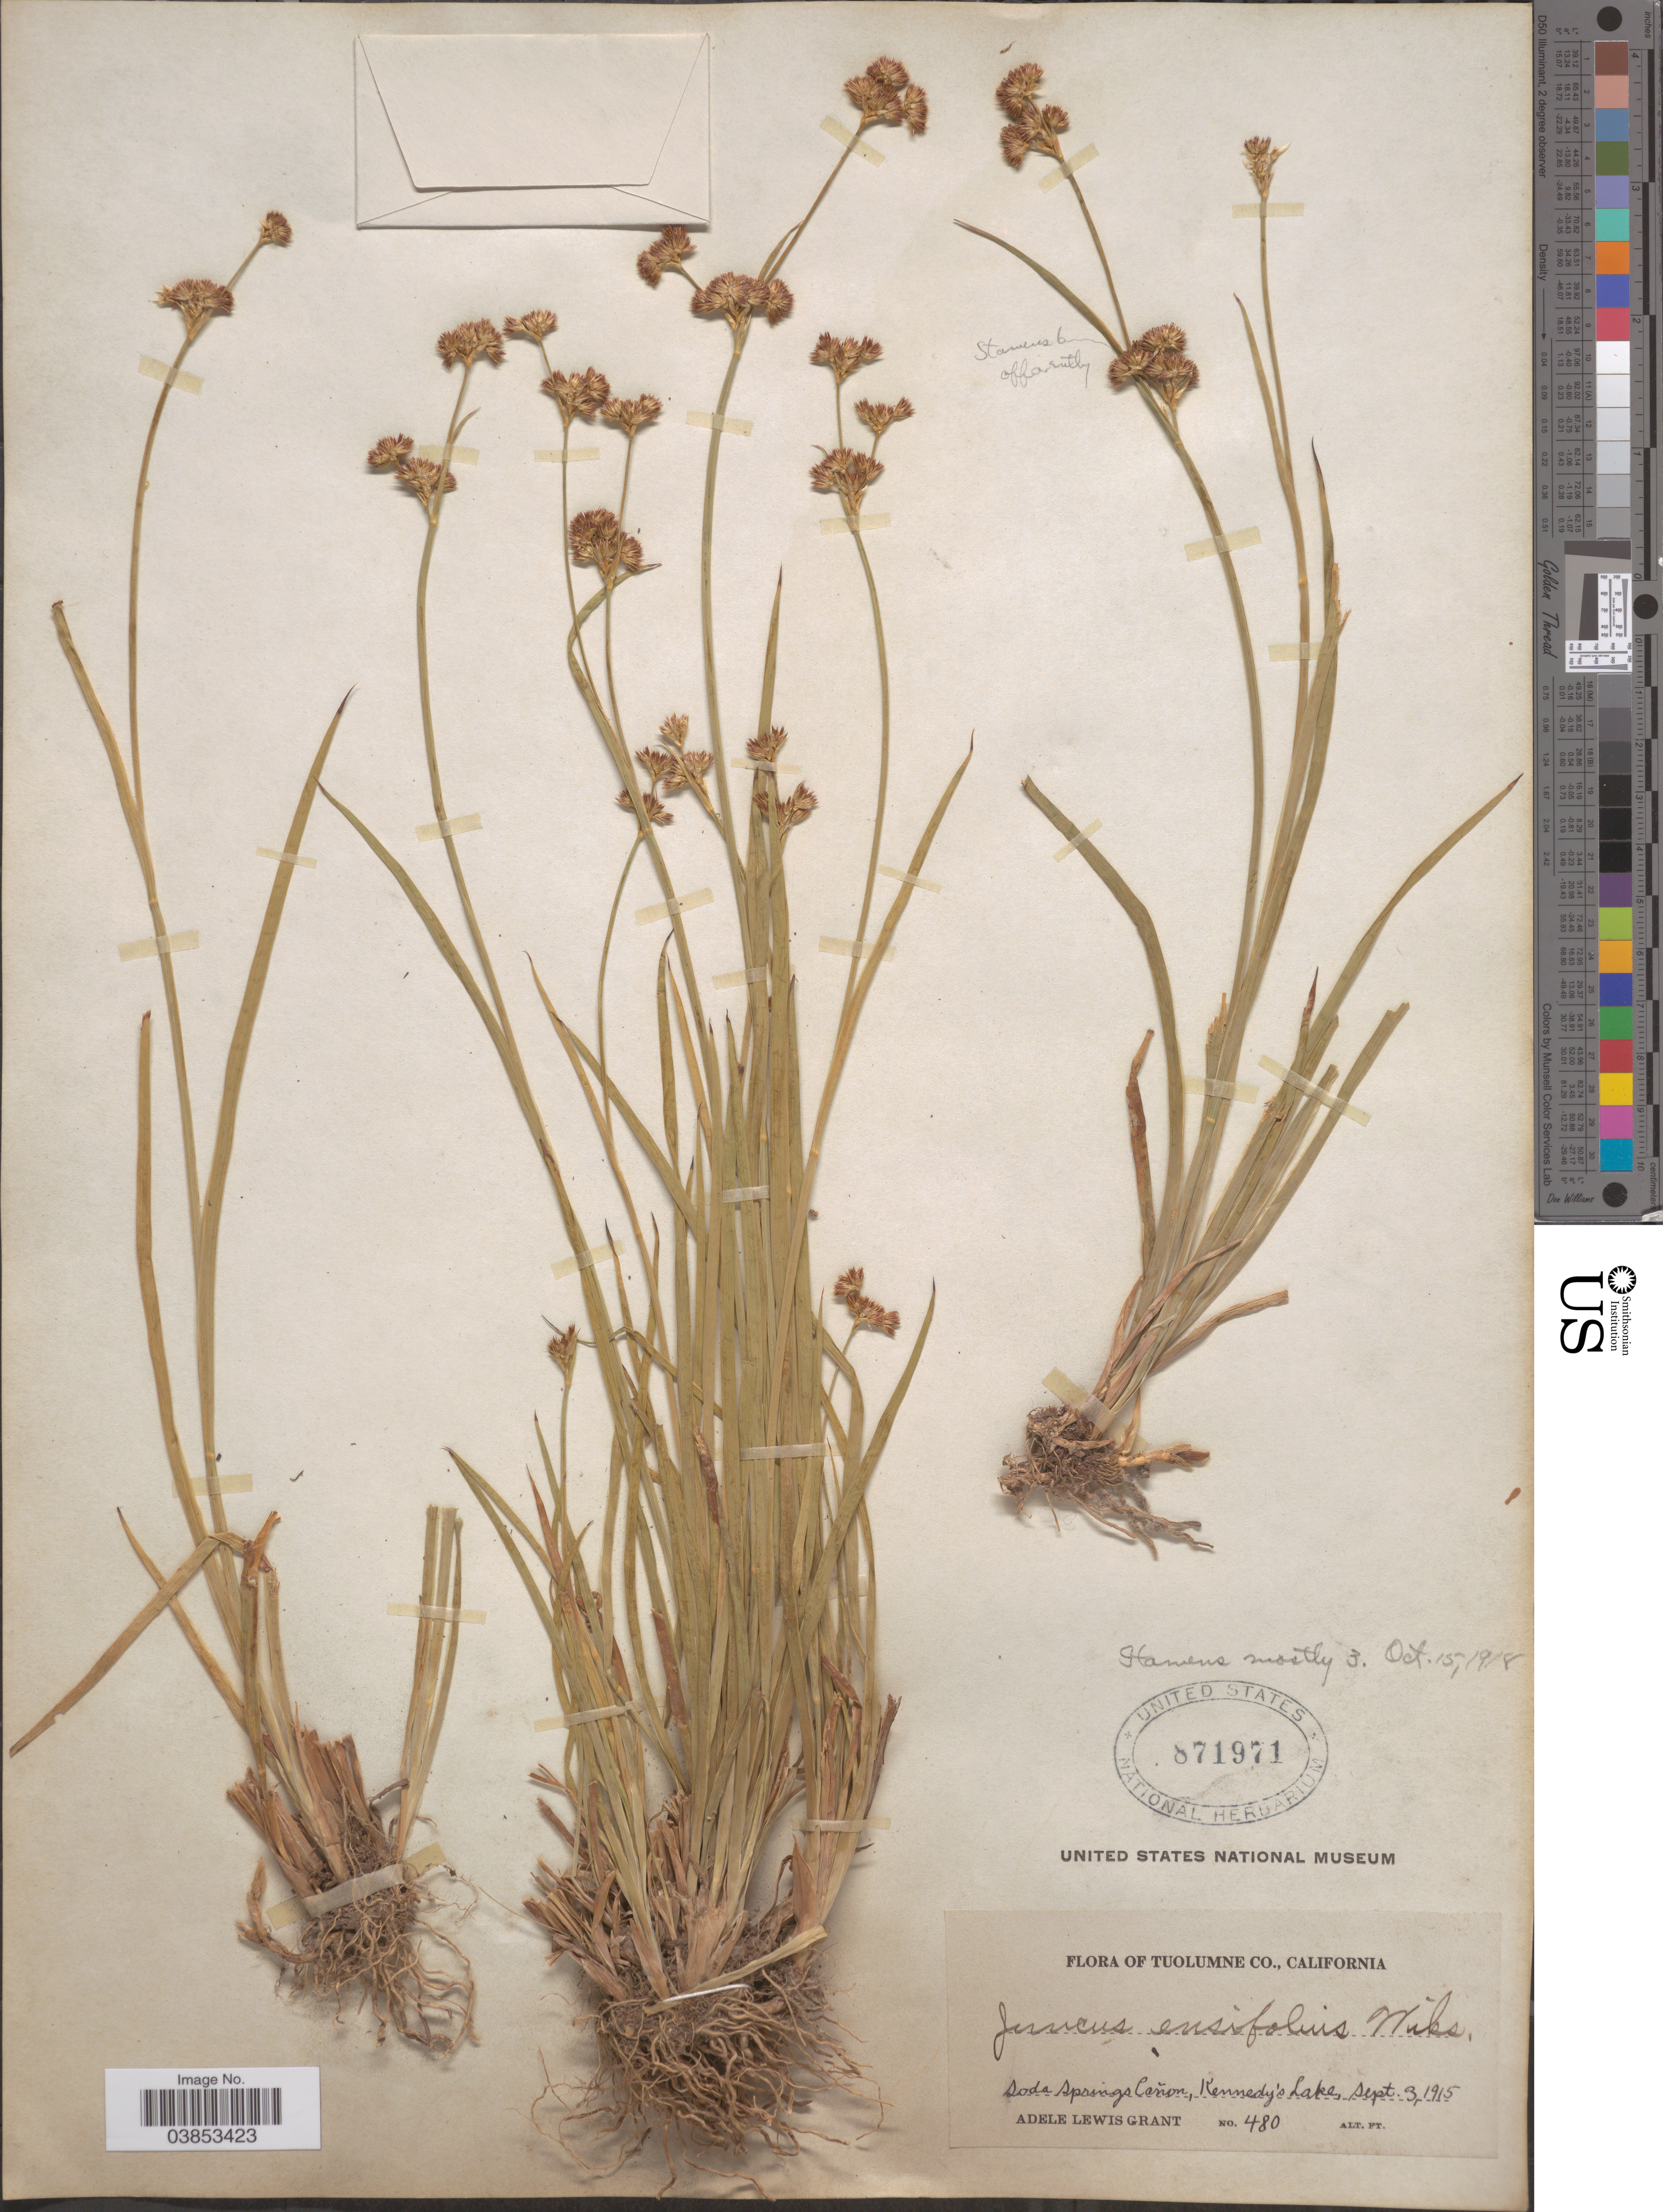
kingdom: Plantae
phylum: Tracheophyta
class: Liliopsida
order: Poales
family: Juncaceae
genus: Juncus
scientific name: Juncus ensifolius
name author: Wikstr.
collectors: A. L. Grant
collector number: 480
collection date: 1915-09-03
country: United States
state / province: California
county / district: Tuolumne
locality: Tuolumne Co. Soda Springs Cañon, Kennedy's Lake.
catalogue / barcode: US 871971